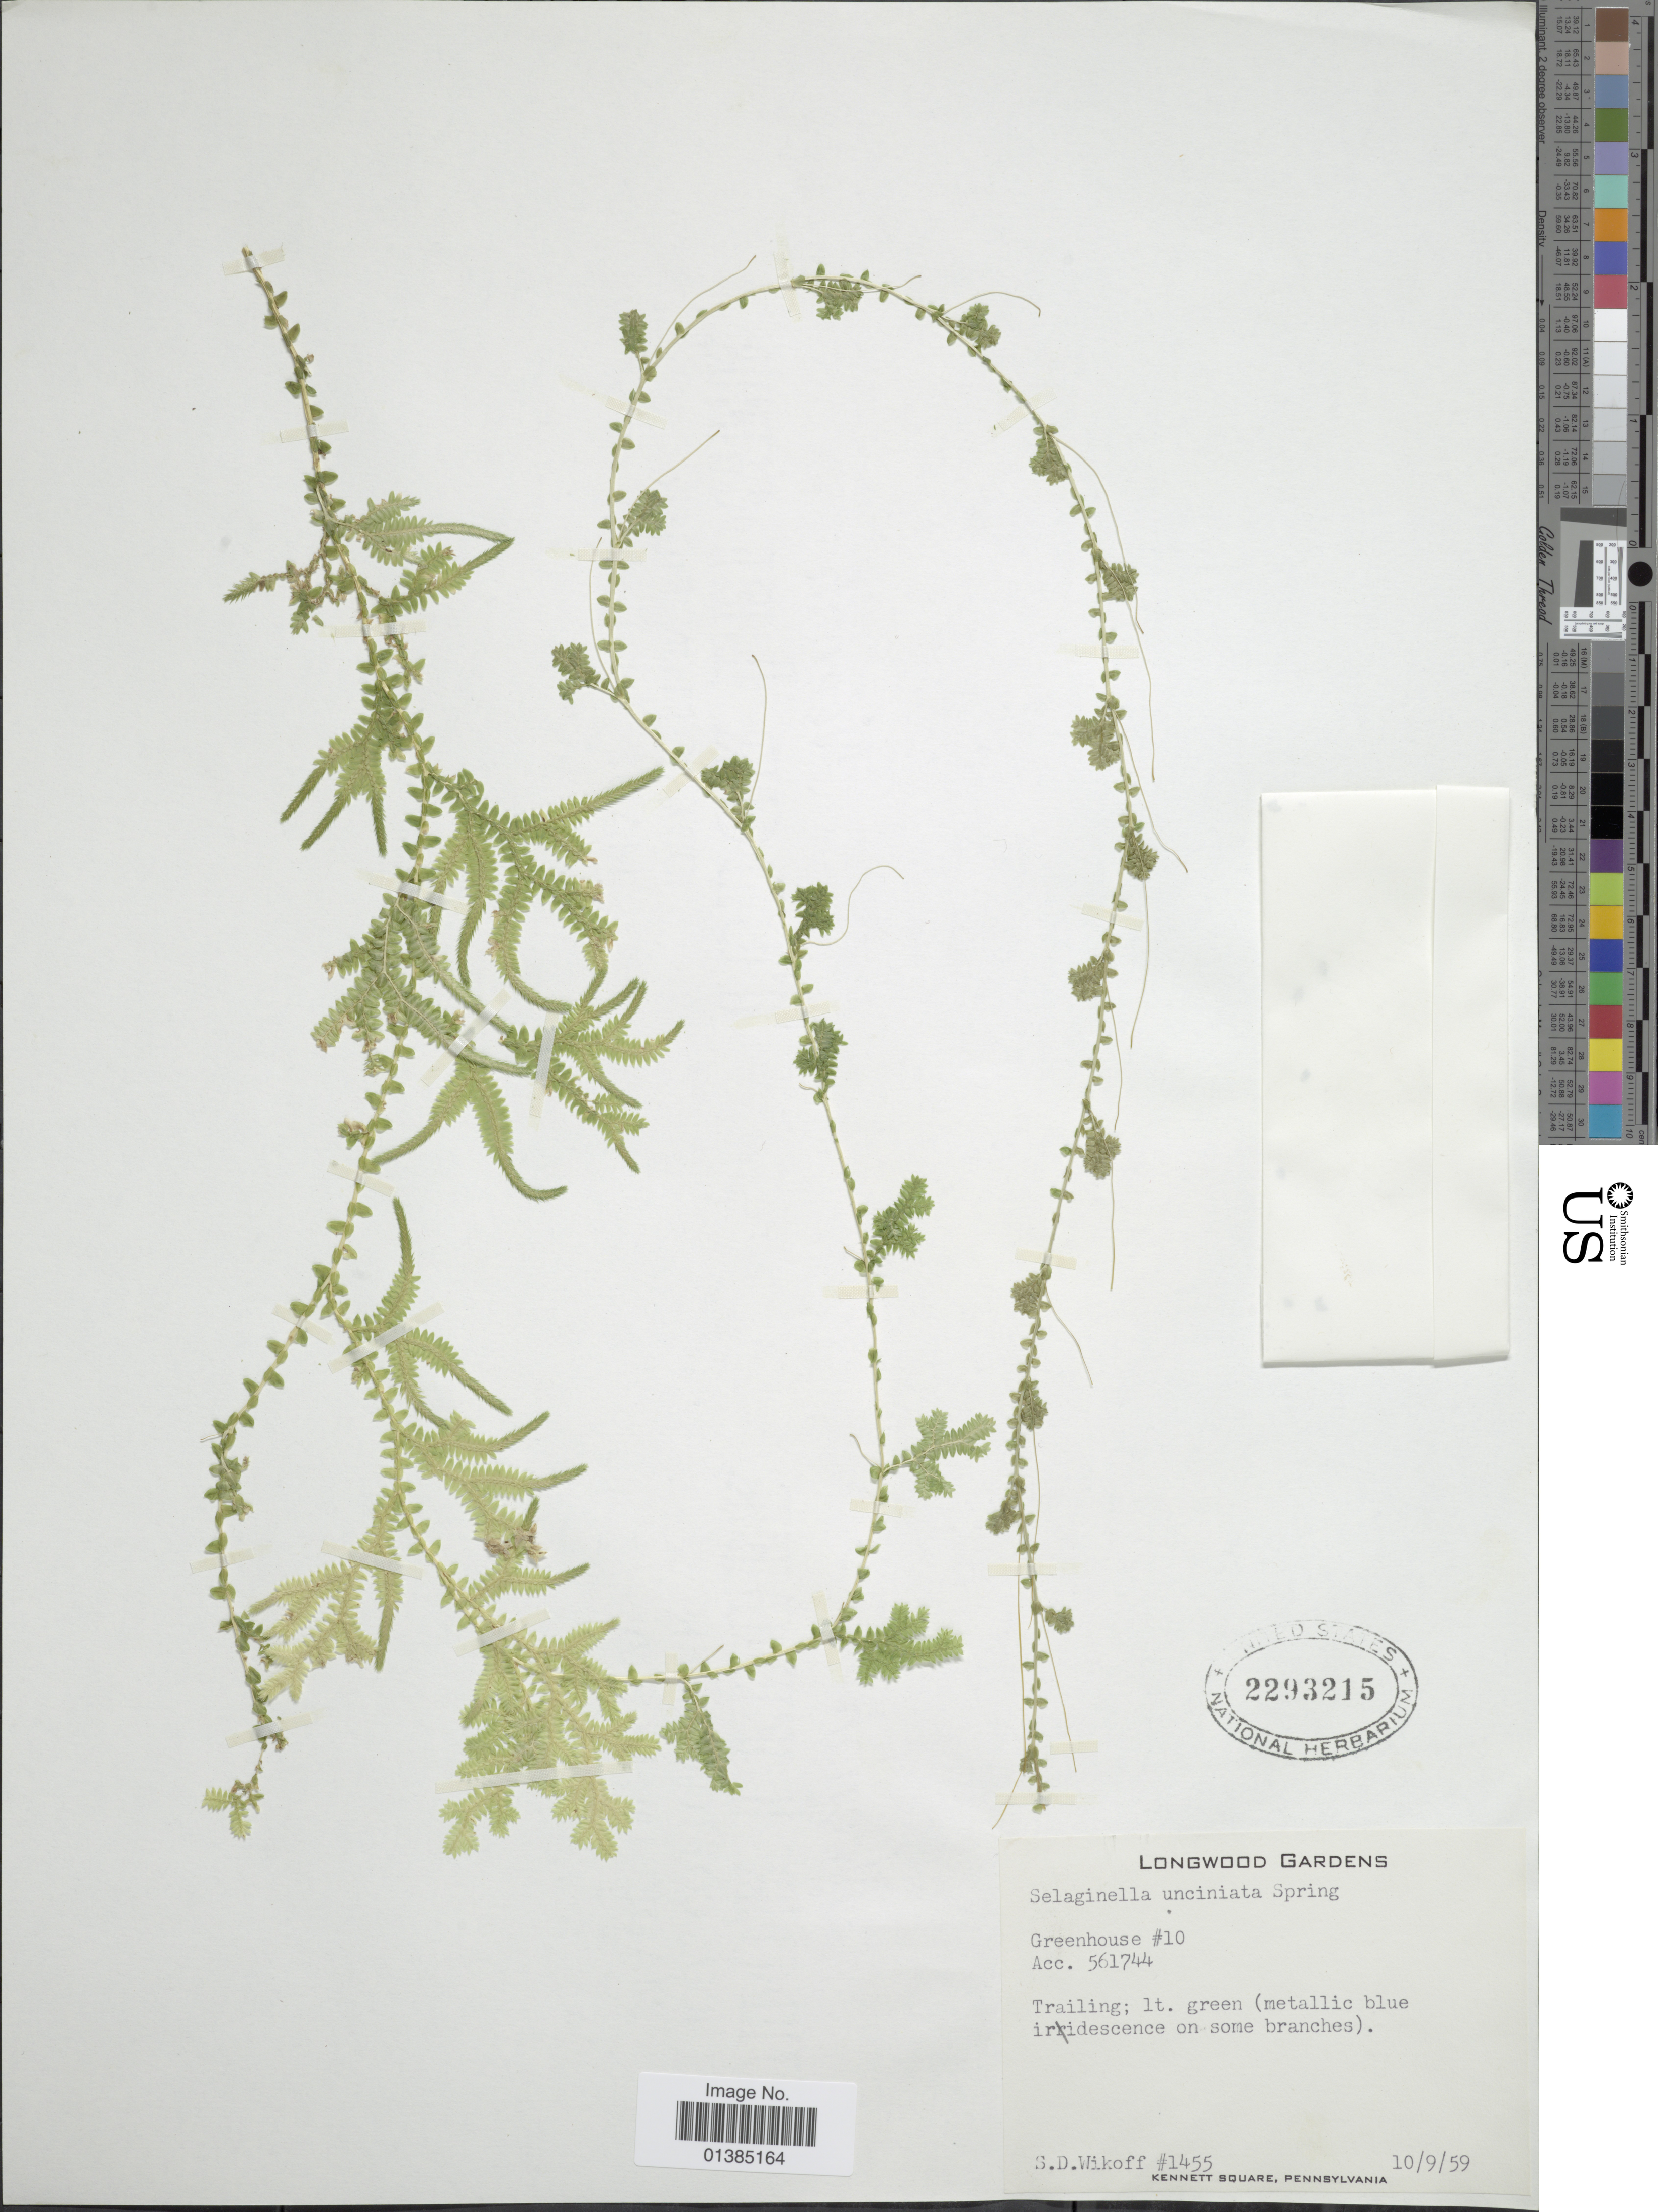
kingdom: Plantae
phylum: Tracheophyta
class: Lycopodiopsida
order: Selaginellales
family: Selaginellaceae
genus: Selaginella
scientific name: Selaginella uncinata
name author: (Desr. ex Poir.) Spring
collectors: S. Wikoff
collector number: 1455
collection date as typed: Transcribed d/m/y: 10/9/59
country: United States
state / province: Pennsylvania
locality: Longwood gardens, Greenhouse #10. Acc. 561744. Kenneth Square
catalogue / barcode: US 2293215